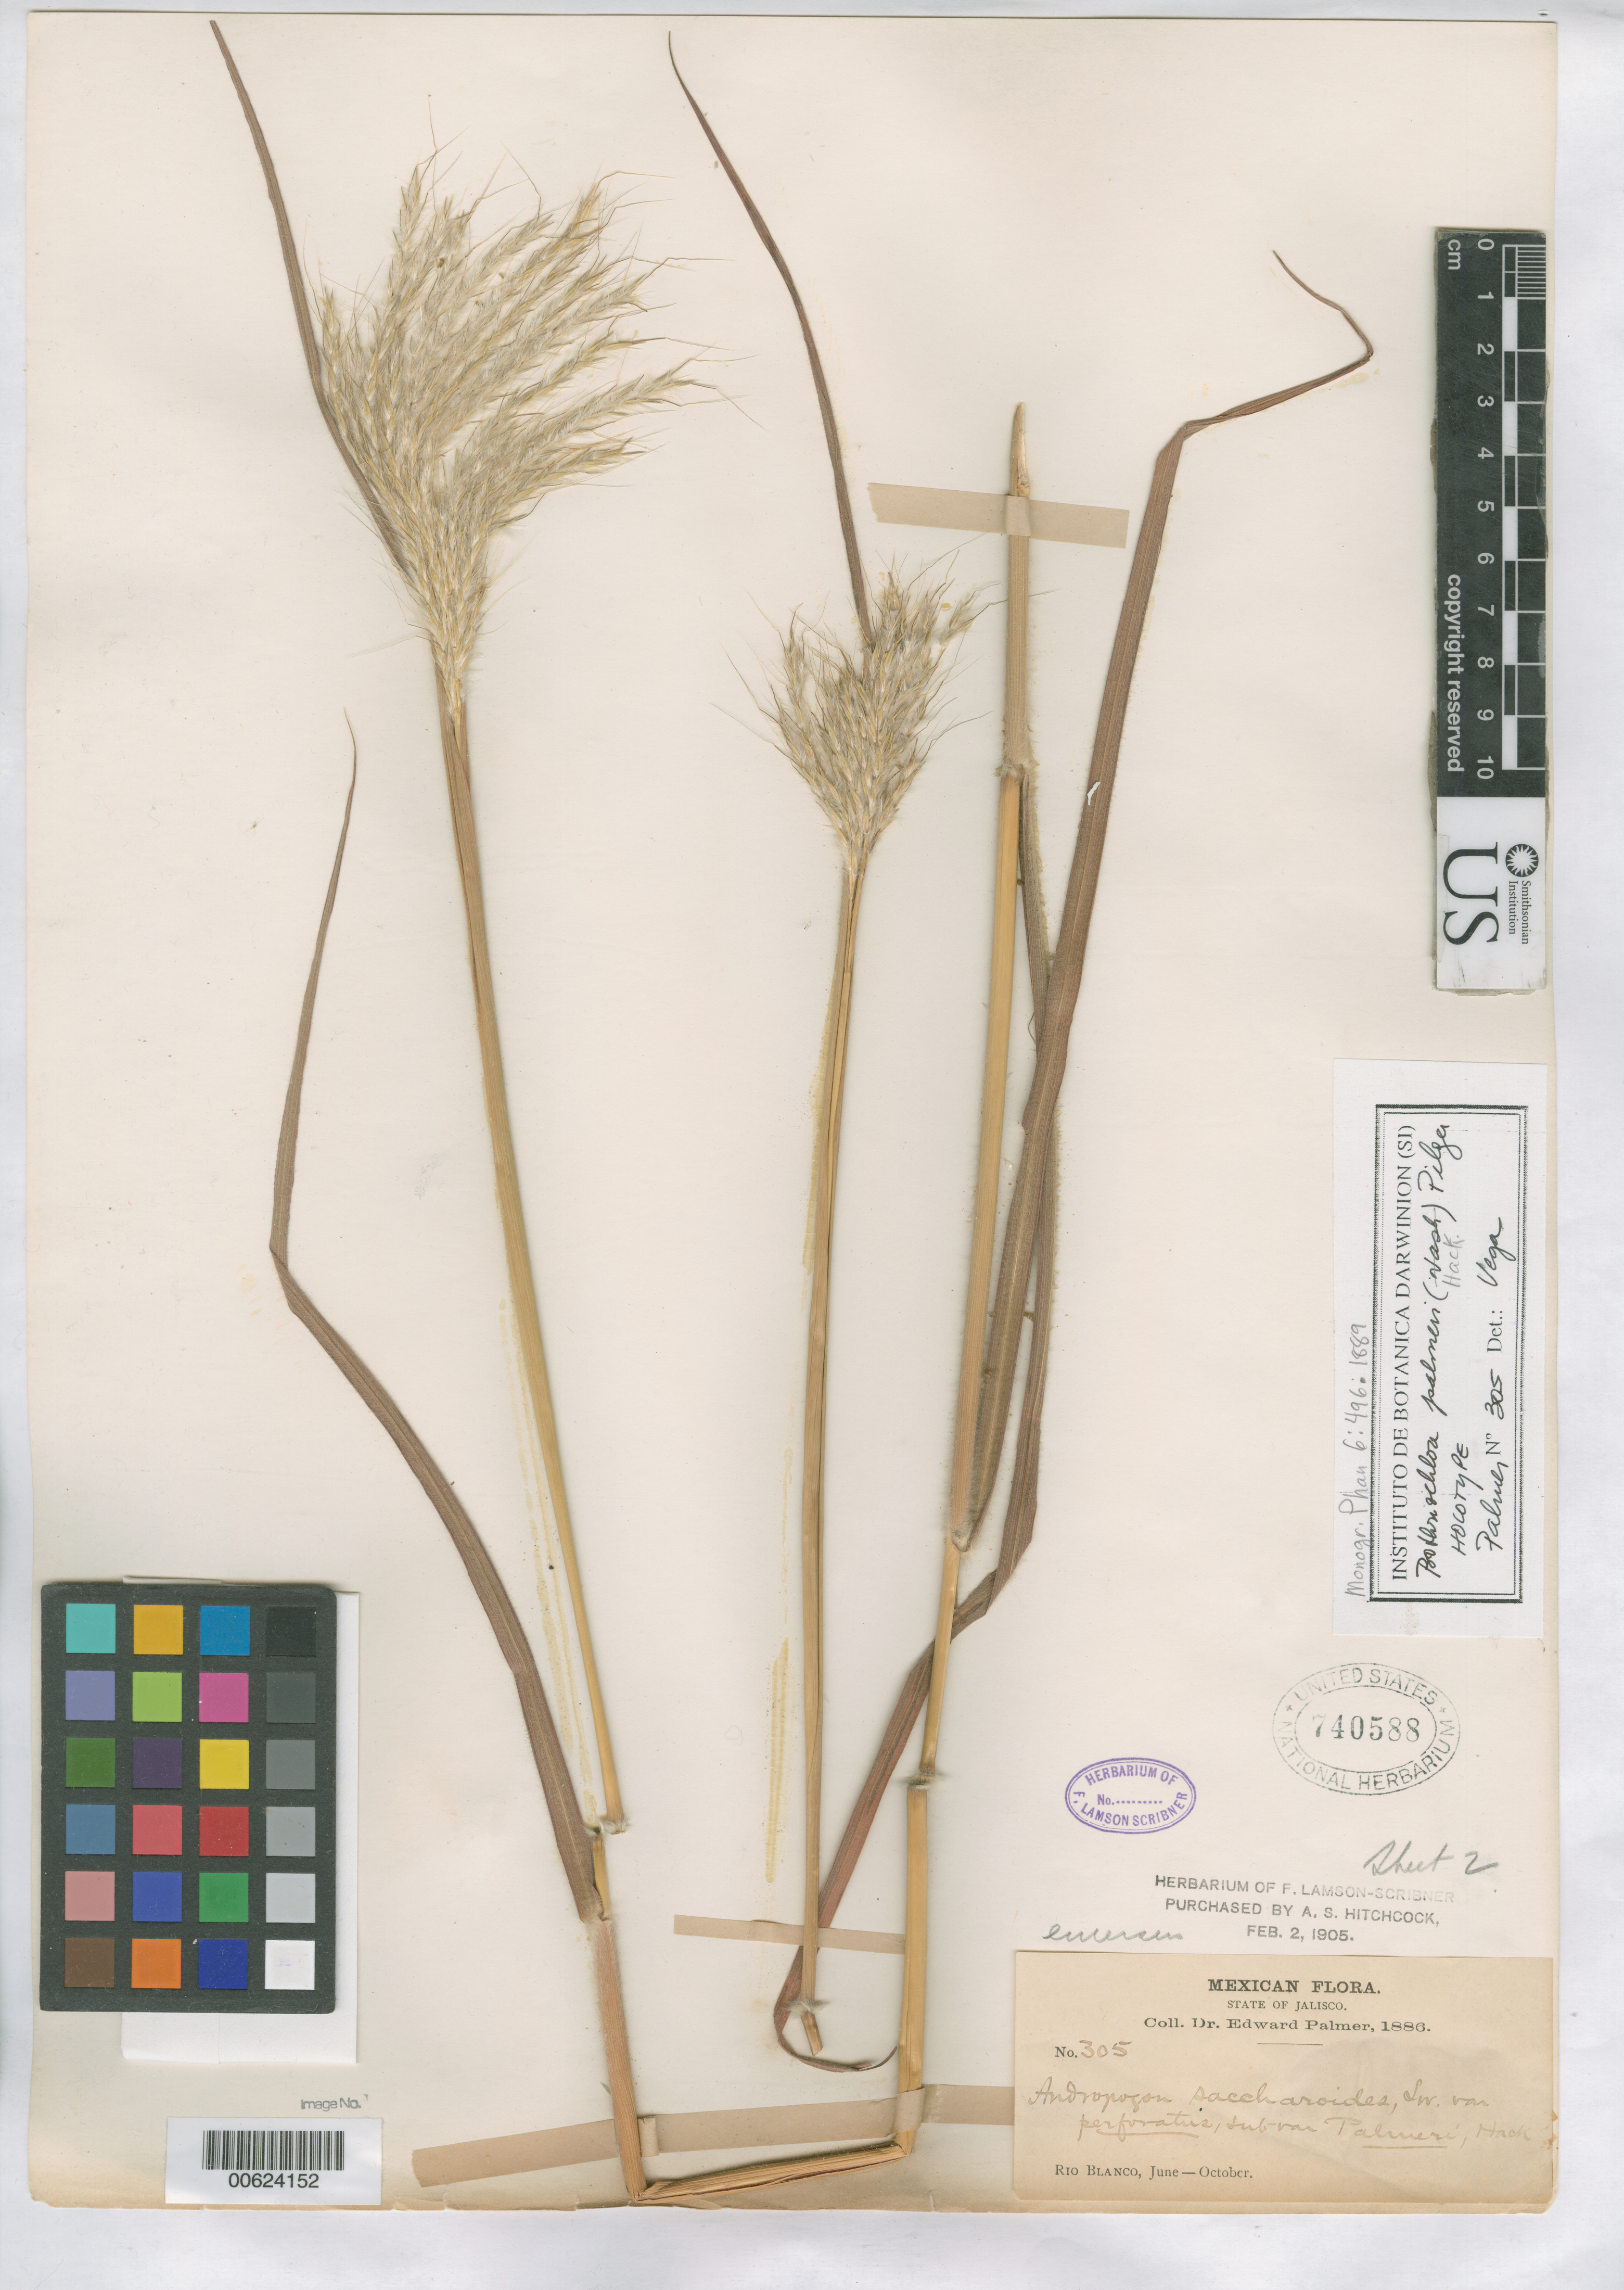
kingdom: Plantae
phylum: Tracheophyta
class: Liliopsida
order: Poales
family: Poaceae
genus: Andropogon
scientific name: Andropogon saccharoides var. palmeri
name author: Hack.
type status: Holotype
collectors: E. Palmer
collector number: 305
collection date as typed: Jun 1886 to -- Oct 1886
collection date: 1886-06/1886-10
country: Mexico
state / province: Jalisco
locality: Rio Blanco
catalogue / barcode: US 740588